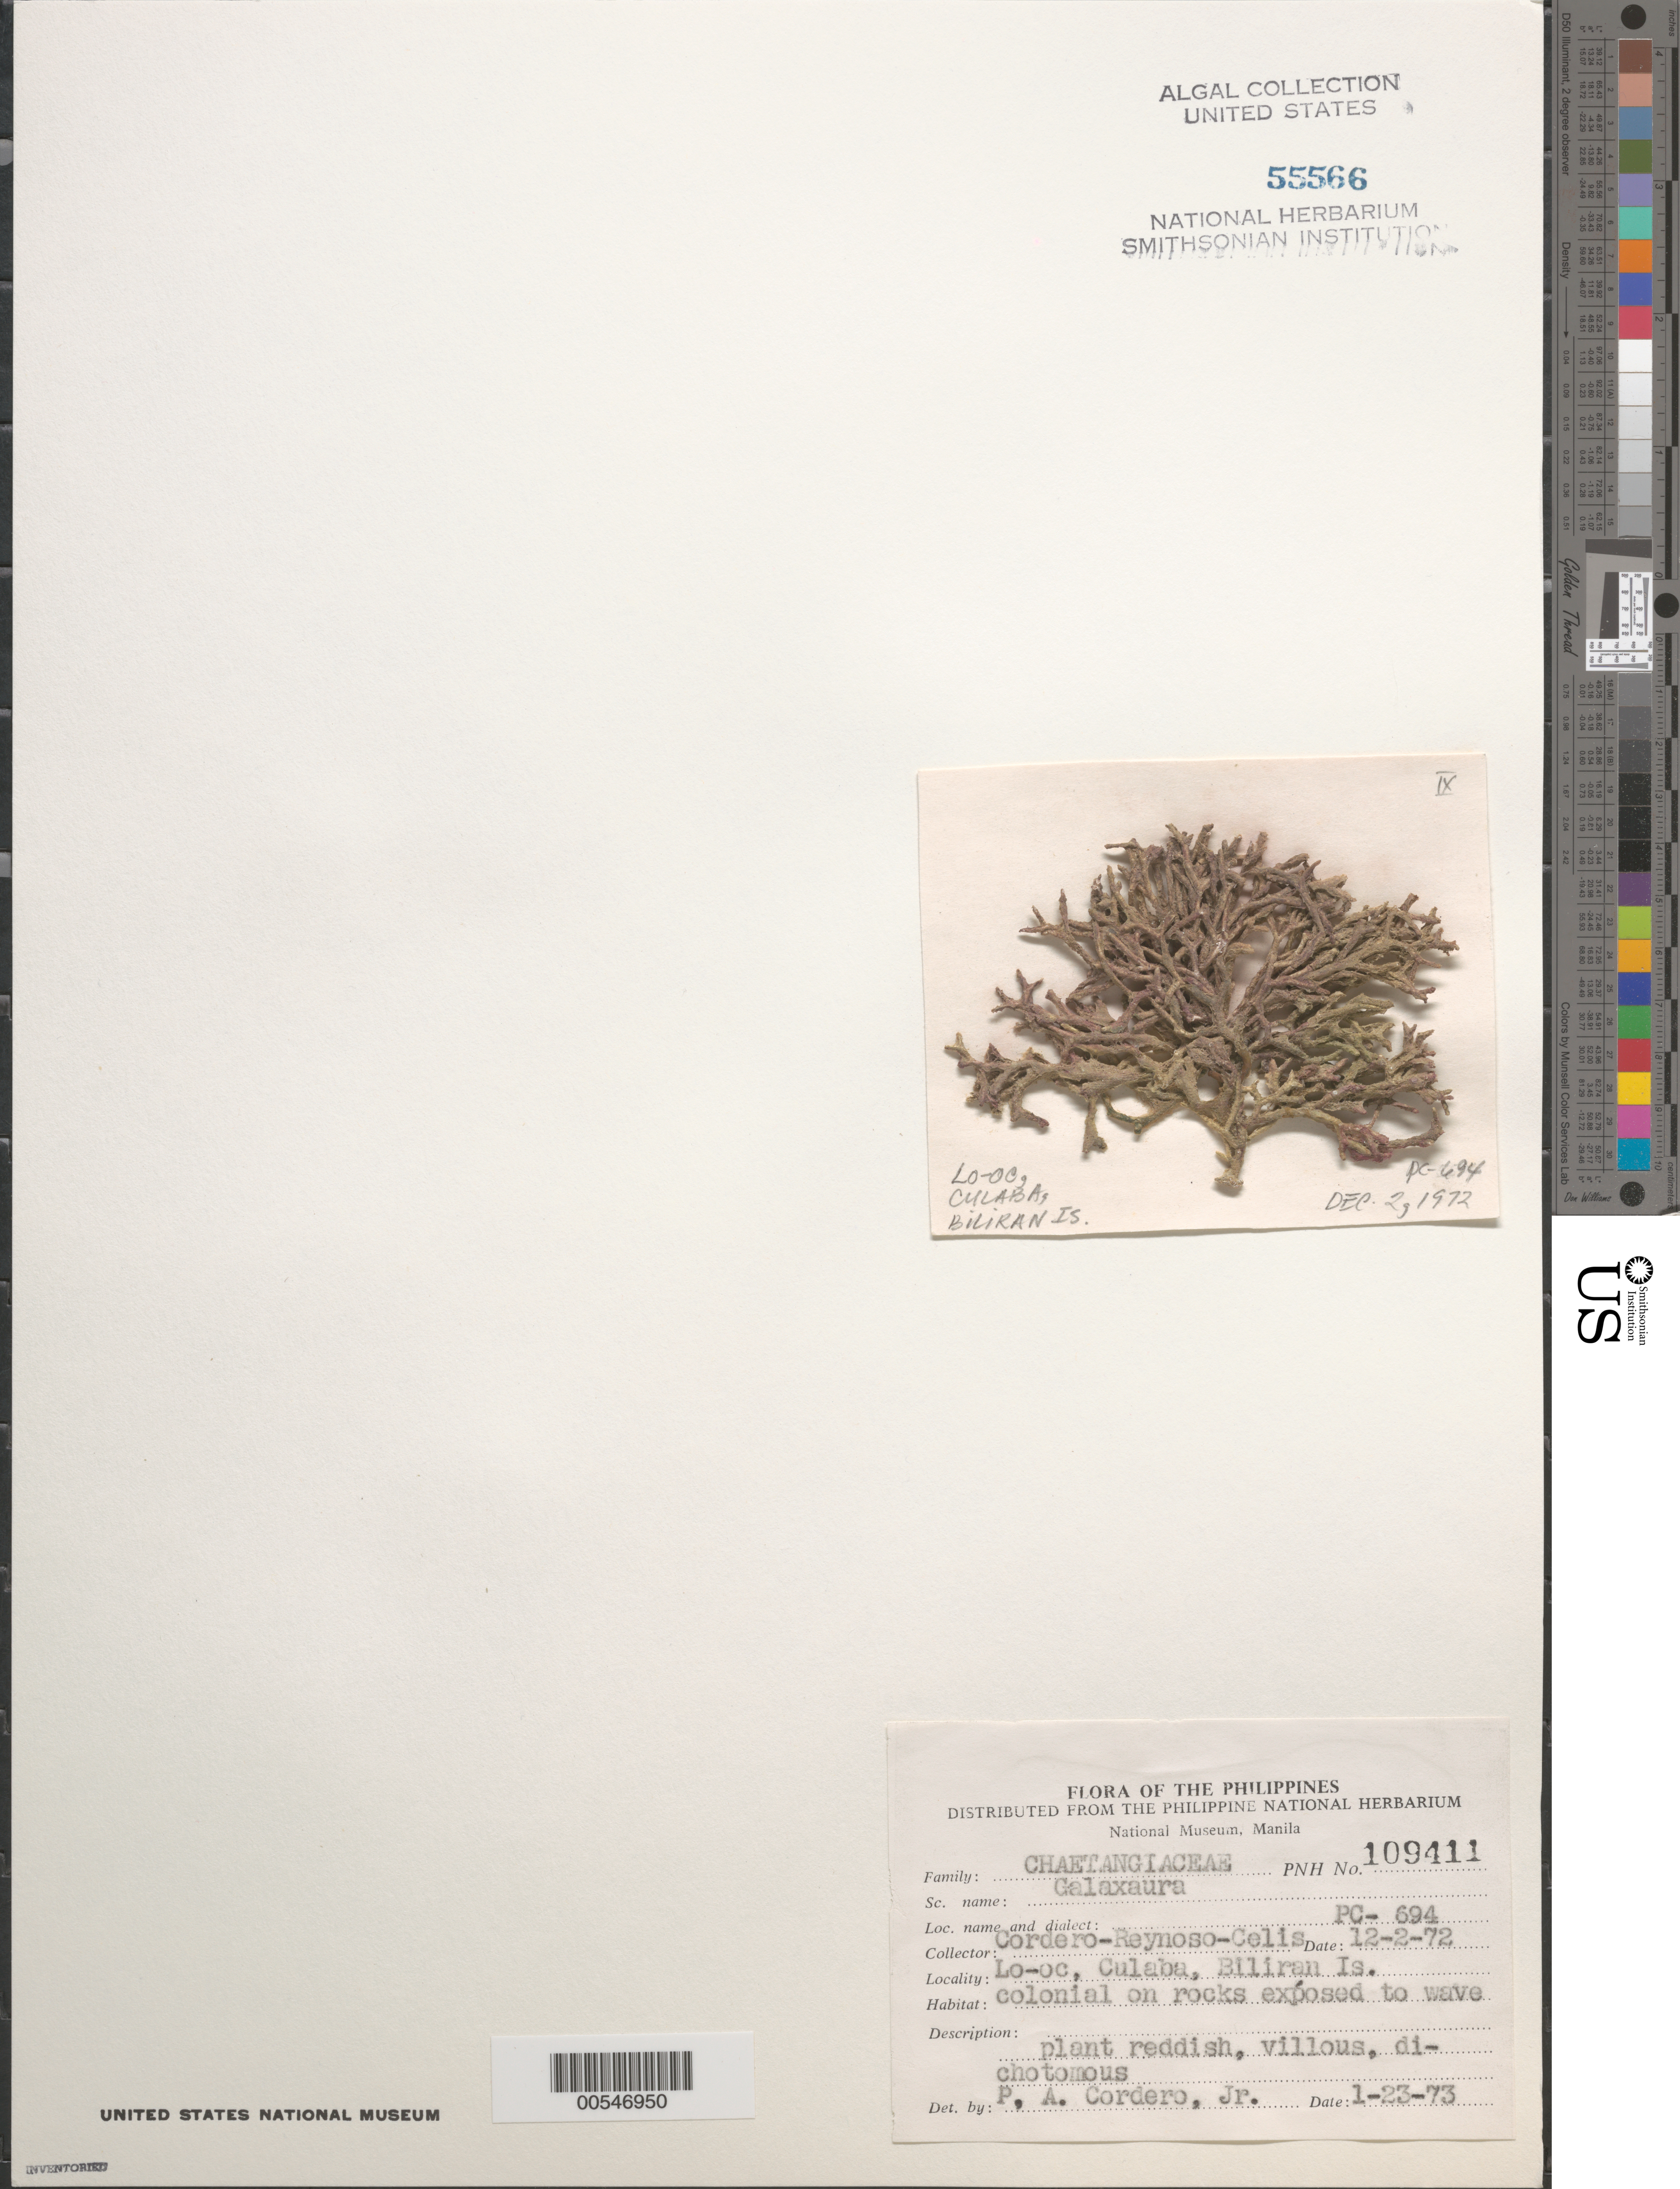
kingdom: Plantae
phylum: Rhodophyta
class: Florideophyceae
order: Nemaliales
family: Galaxauraceae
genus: Galaxaura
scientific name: Galaxaura sp.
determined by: Cordero, P. A., Jr.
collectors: P. A. Cordero, E. Reynoso & M. Celis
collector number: Pc-694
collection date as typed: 02 Dec 1972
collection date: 1972-12-02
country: Philippines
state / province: Eastern Visayas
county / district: Leyte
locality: Lo-oc, culaba, biliran island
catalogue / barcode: US 55566